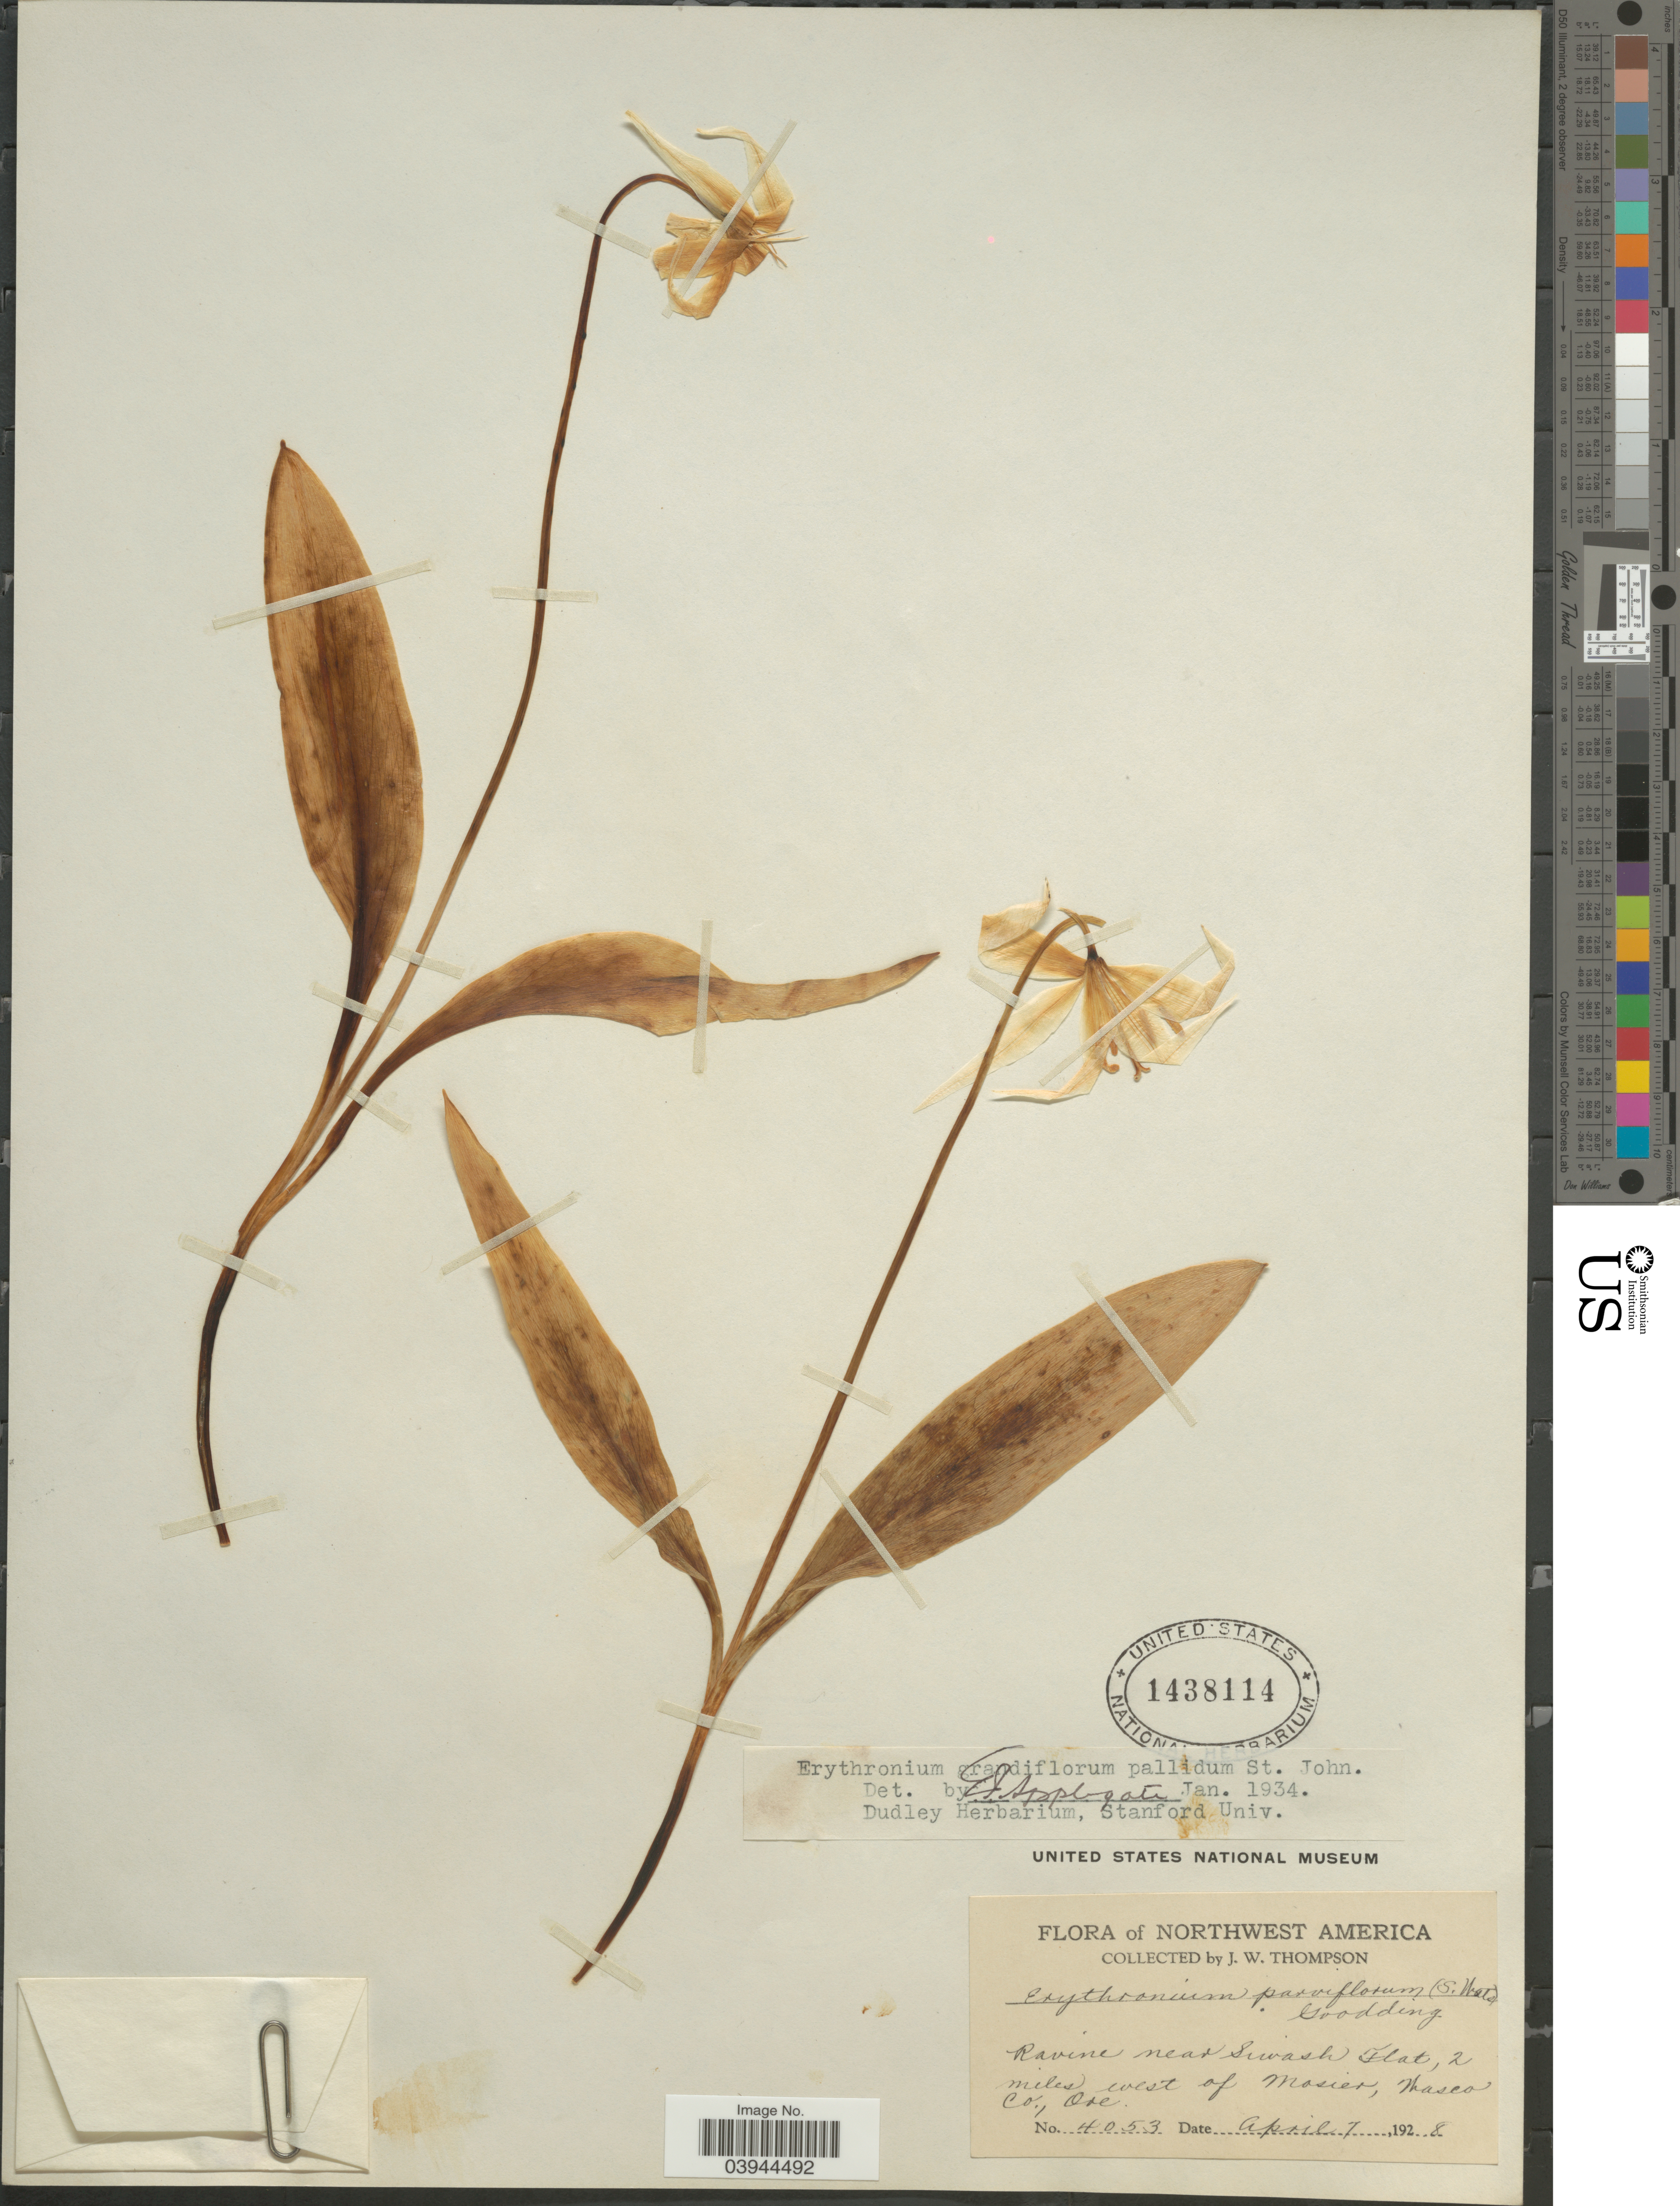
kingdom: Plantae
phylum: Tracheophyta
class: Liliopsida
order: Liliales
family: Liliaceae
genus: Erythronium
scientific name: Erythronium grandiflorum var. pallidum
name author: H. St. John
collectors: J. Thompson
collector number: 4053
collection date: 1928-04-07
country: United States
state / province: Oregon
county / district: Wasco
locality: Northwest America. Ravine near Siwash Flat, 2 miles west of Mosier, Wasco Co.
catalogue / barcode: US 1438114